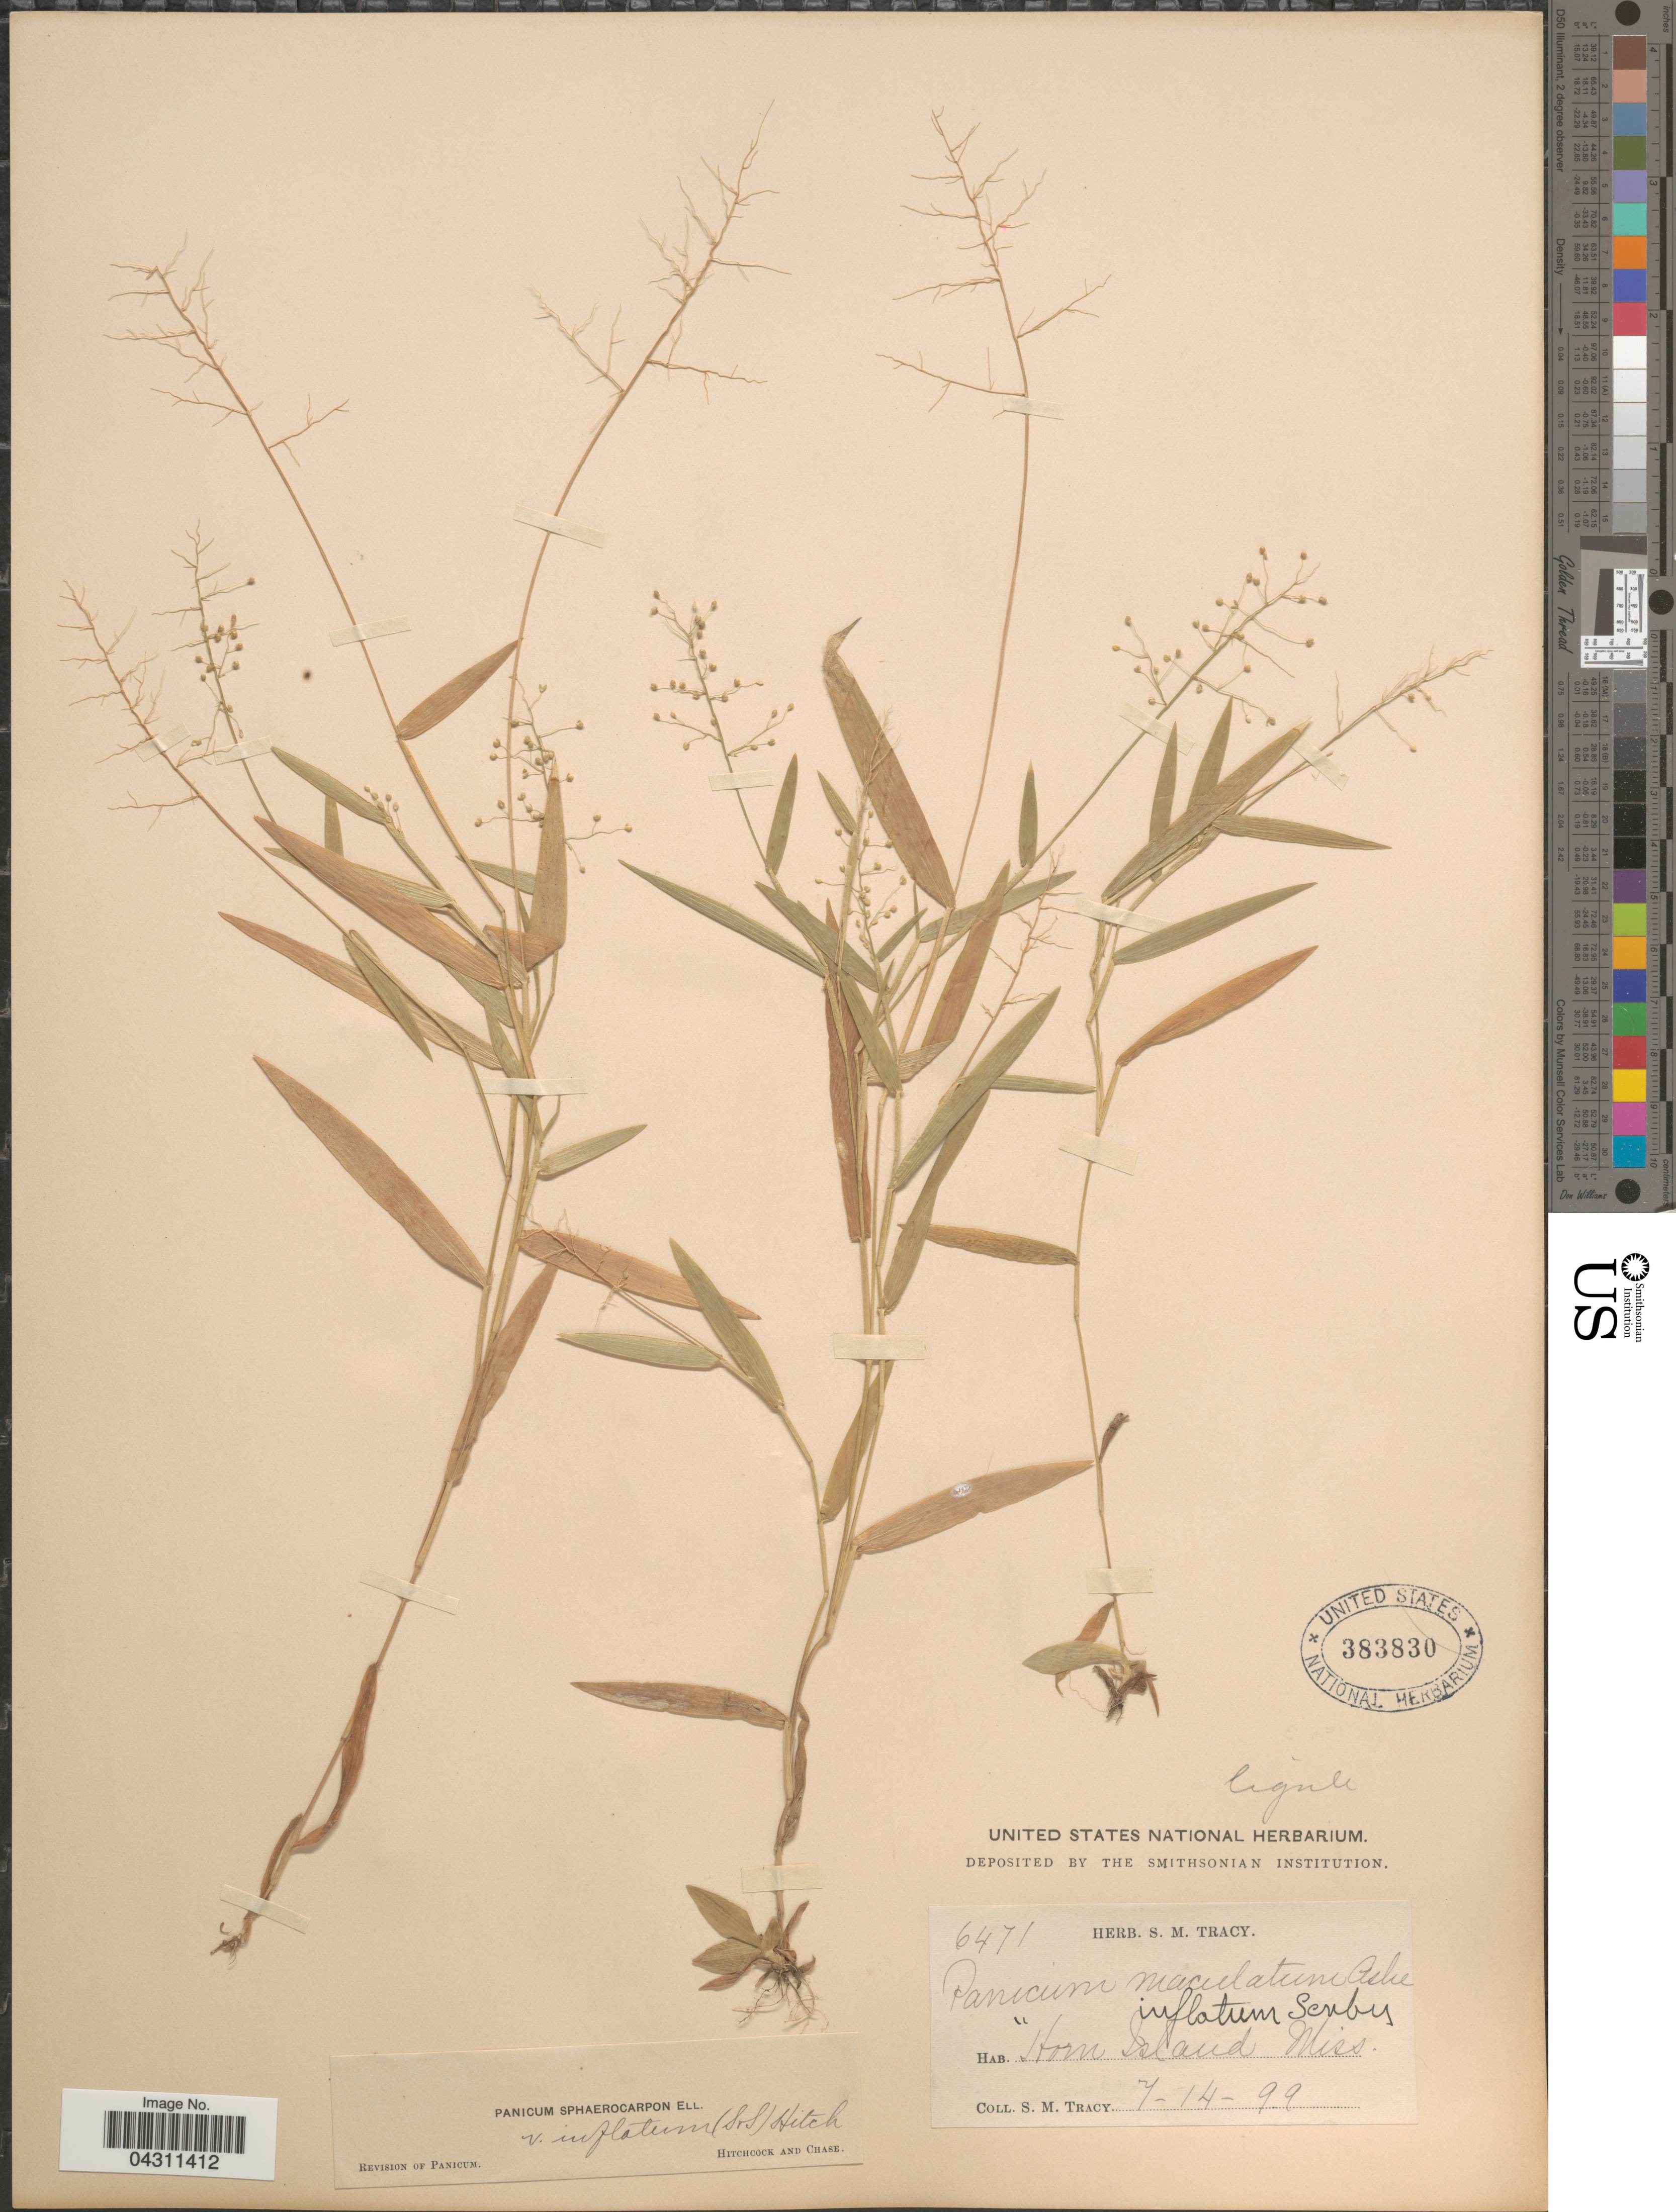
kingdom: Plantae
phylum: Tracheophyta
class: Liliopsida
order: Poales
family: Poaceae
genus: Dichanthelium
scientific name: Dichanthelium sphaerocarpon var. sphaerocarpon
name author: (Elliott) Gould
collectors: S. M. Tracy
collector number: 6471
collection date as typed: Transcribed d/m/y: 14/7/99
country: United States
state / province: Mississippi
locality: Horn Island.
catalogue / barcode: US 383830